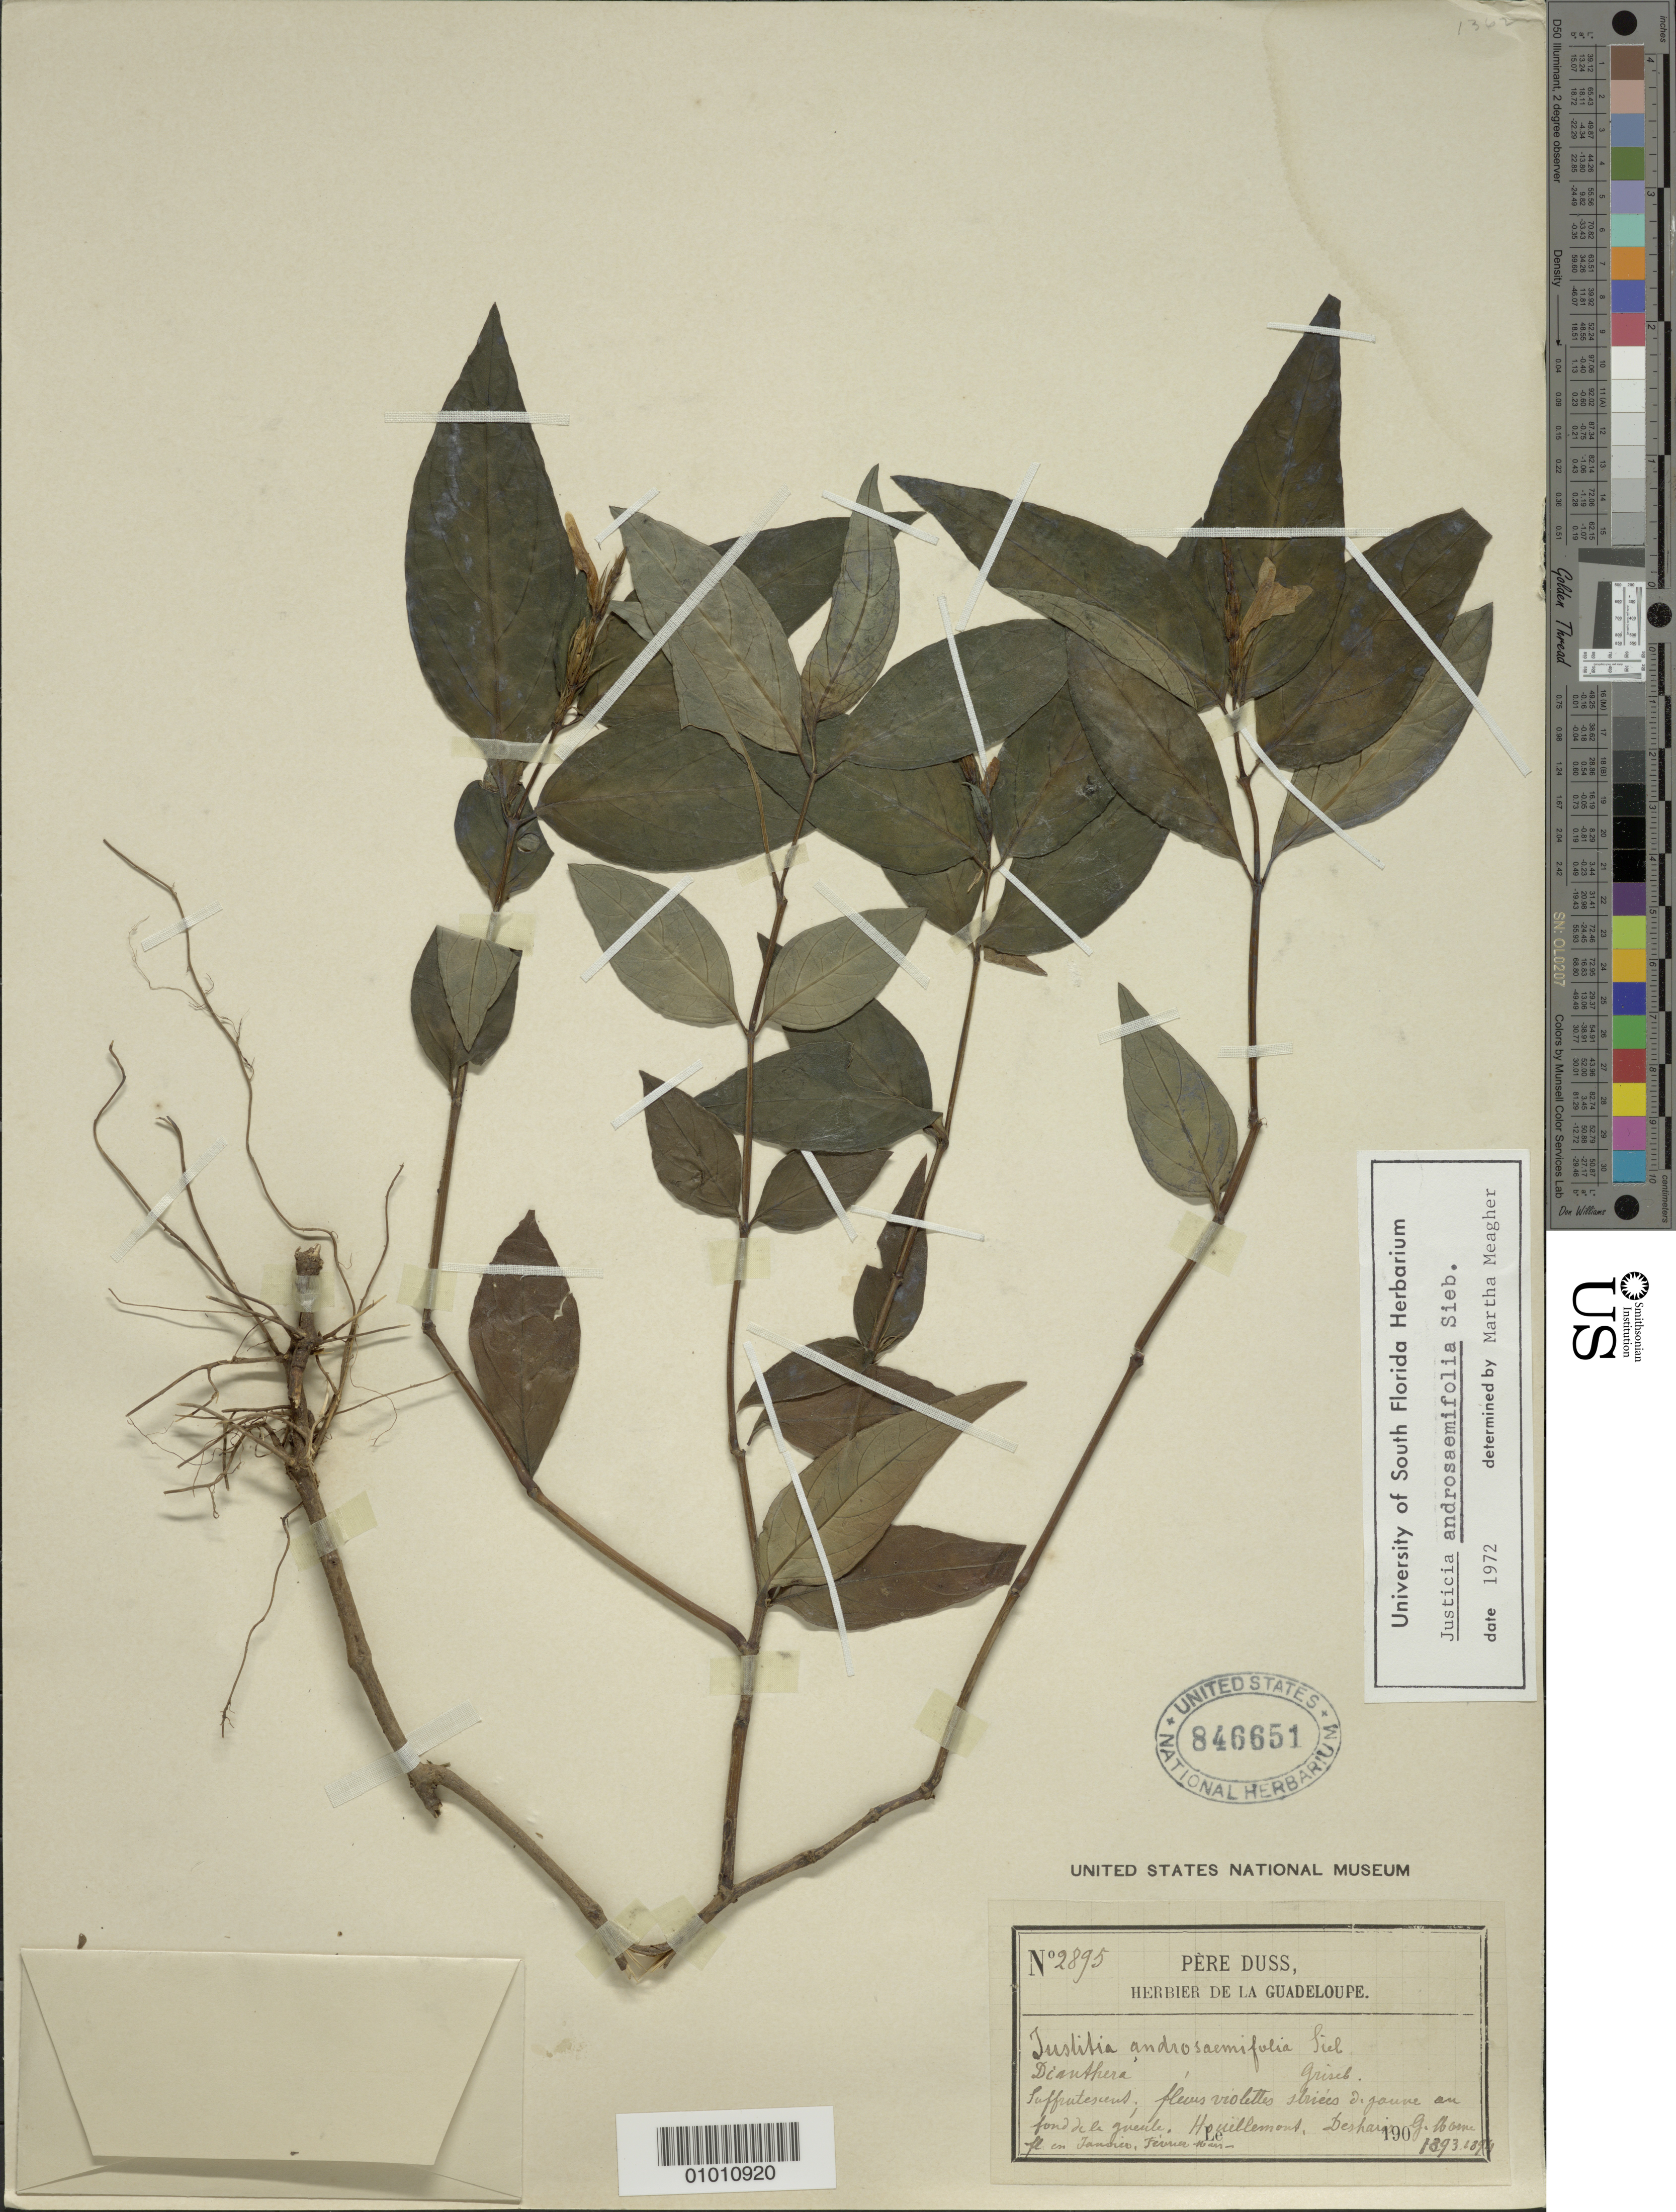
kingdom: Plantae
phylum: Tracheophyta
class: Magnoliopsida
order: Lamiales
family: Acanthaceae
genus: Justicia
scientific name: Justicia androsaemifolia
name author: Lindau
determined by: Meagher, M.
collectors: Père Duss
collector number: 2895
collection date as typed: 1893 to -- --- 1894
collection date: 1893/1894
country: Guadeloupe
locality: Houillemont [?], Deshaies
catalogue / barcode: US 846651